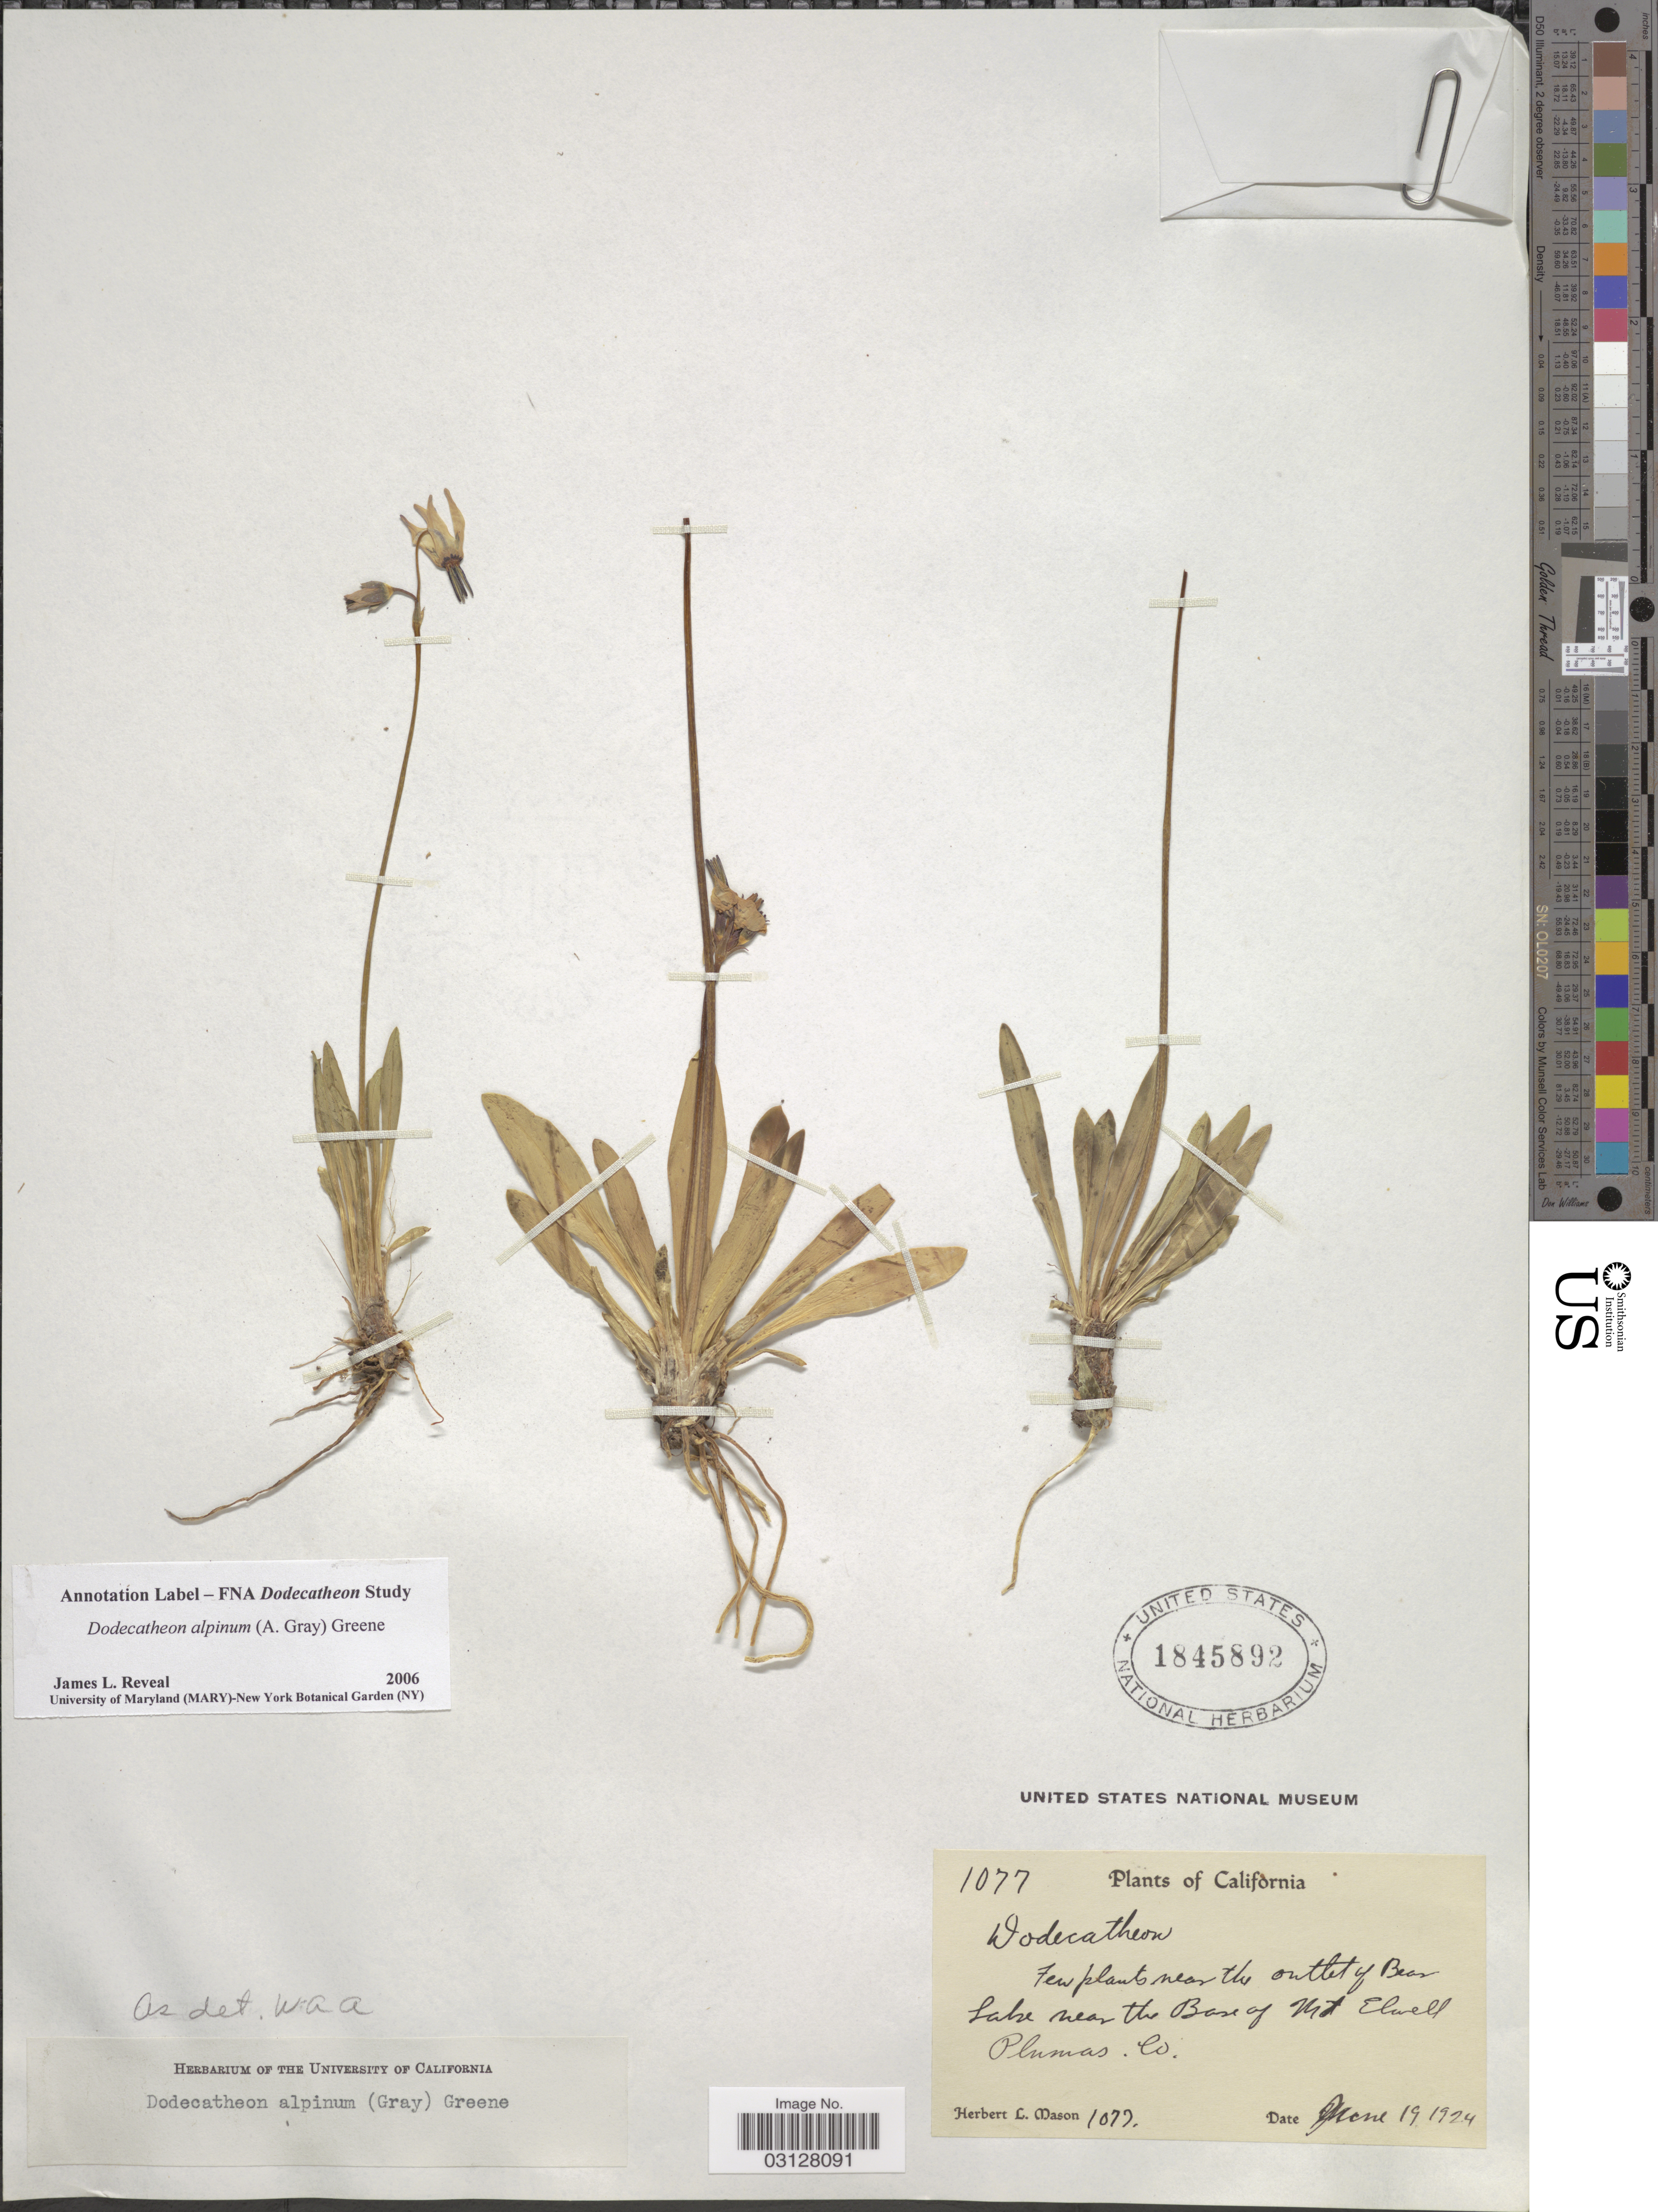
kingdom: Plantae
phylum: Tracheophyta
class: Magnoliopsida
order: Ericales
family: Primulaceae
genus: Dodecatheon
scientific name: Dodecatheon alpinum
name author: (A. Gray) Greene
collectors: H. L. Mason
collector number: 1077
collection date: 1924-06-19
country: United States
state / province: California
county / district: Plumas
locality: Near the outlet of Bear Lake near the Base of Mt Elwell Plumas Co.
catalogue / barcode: US 1845892